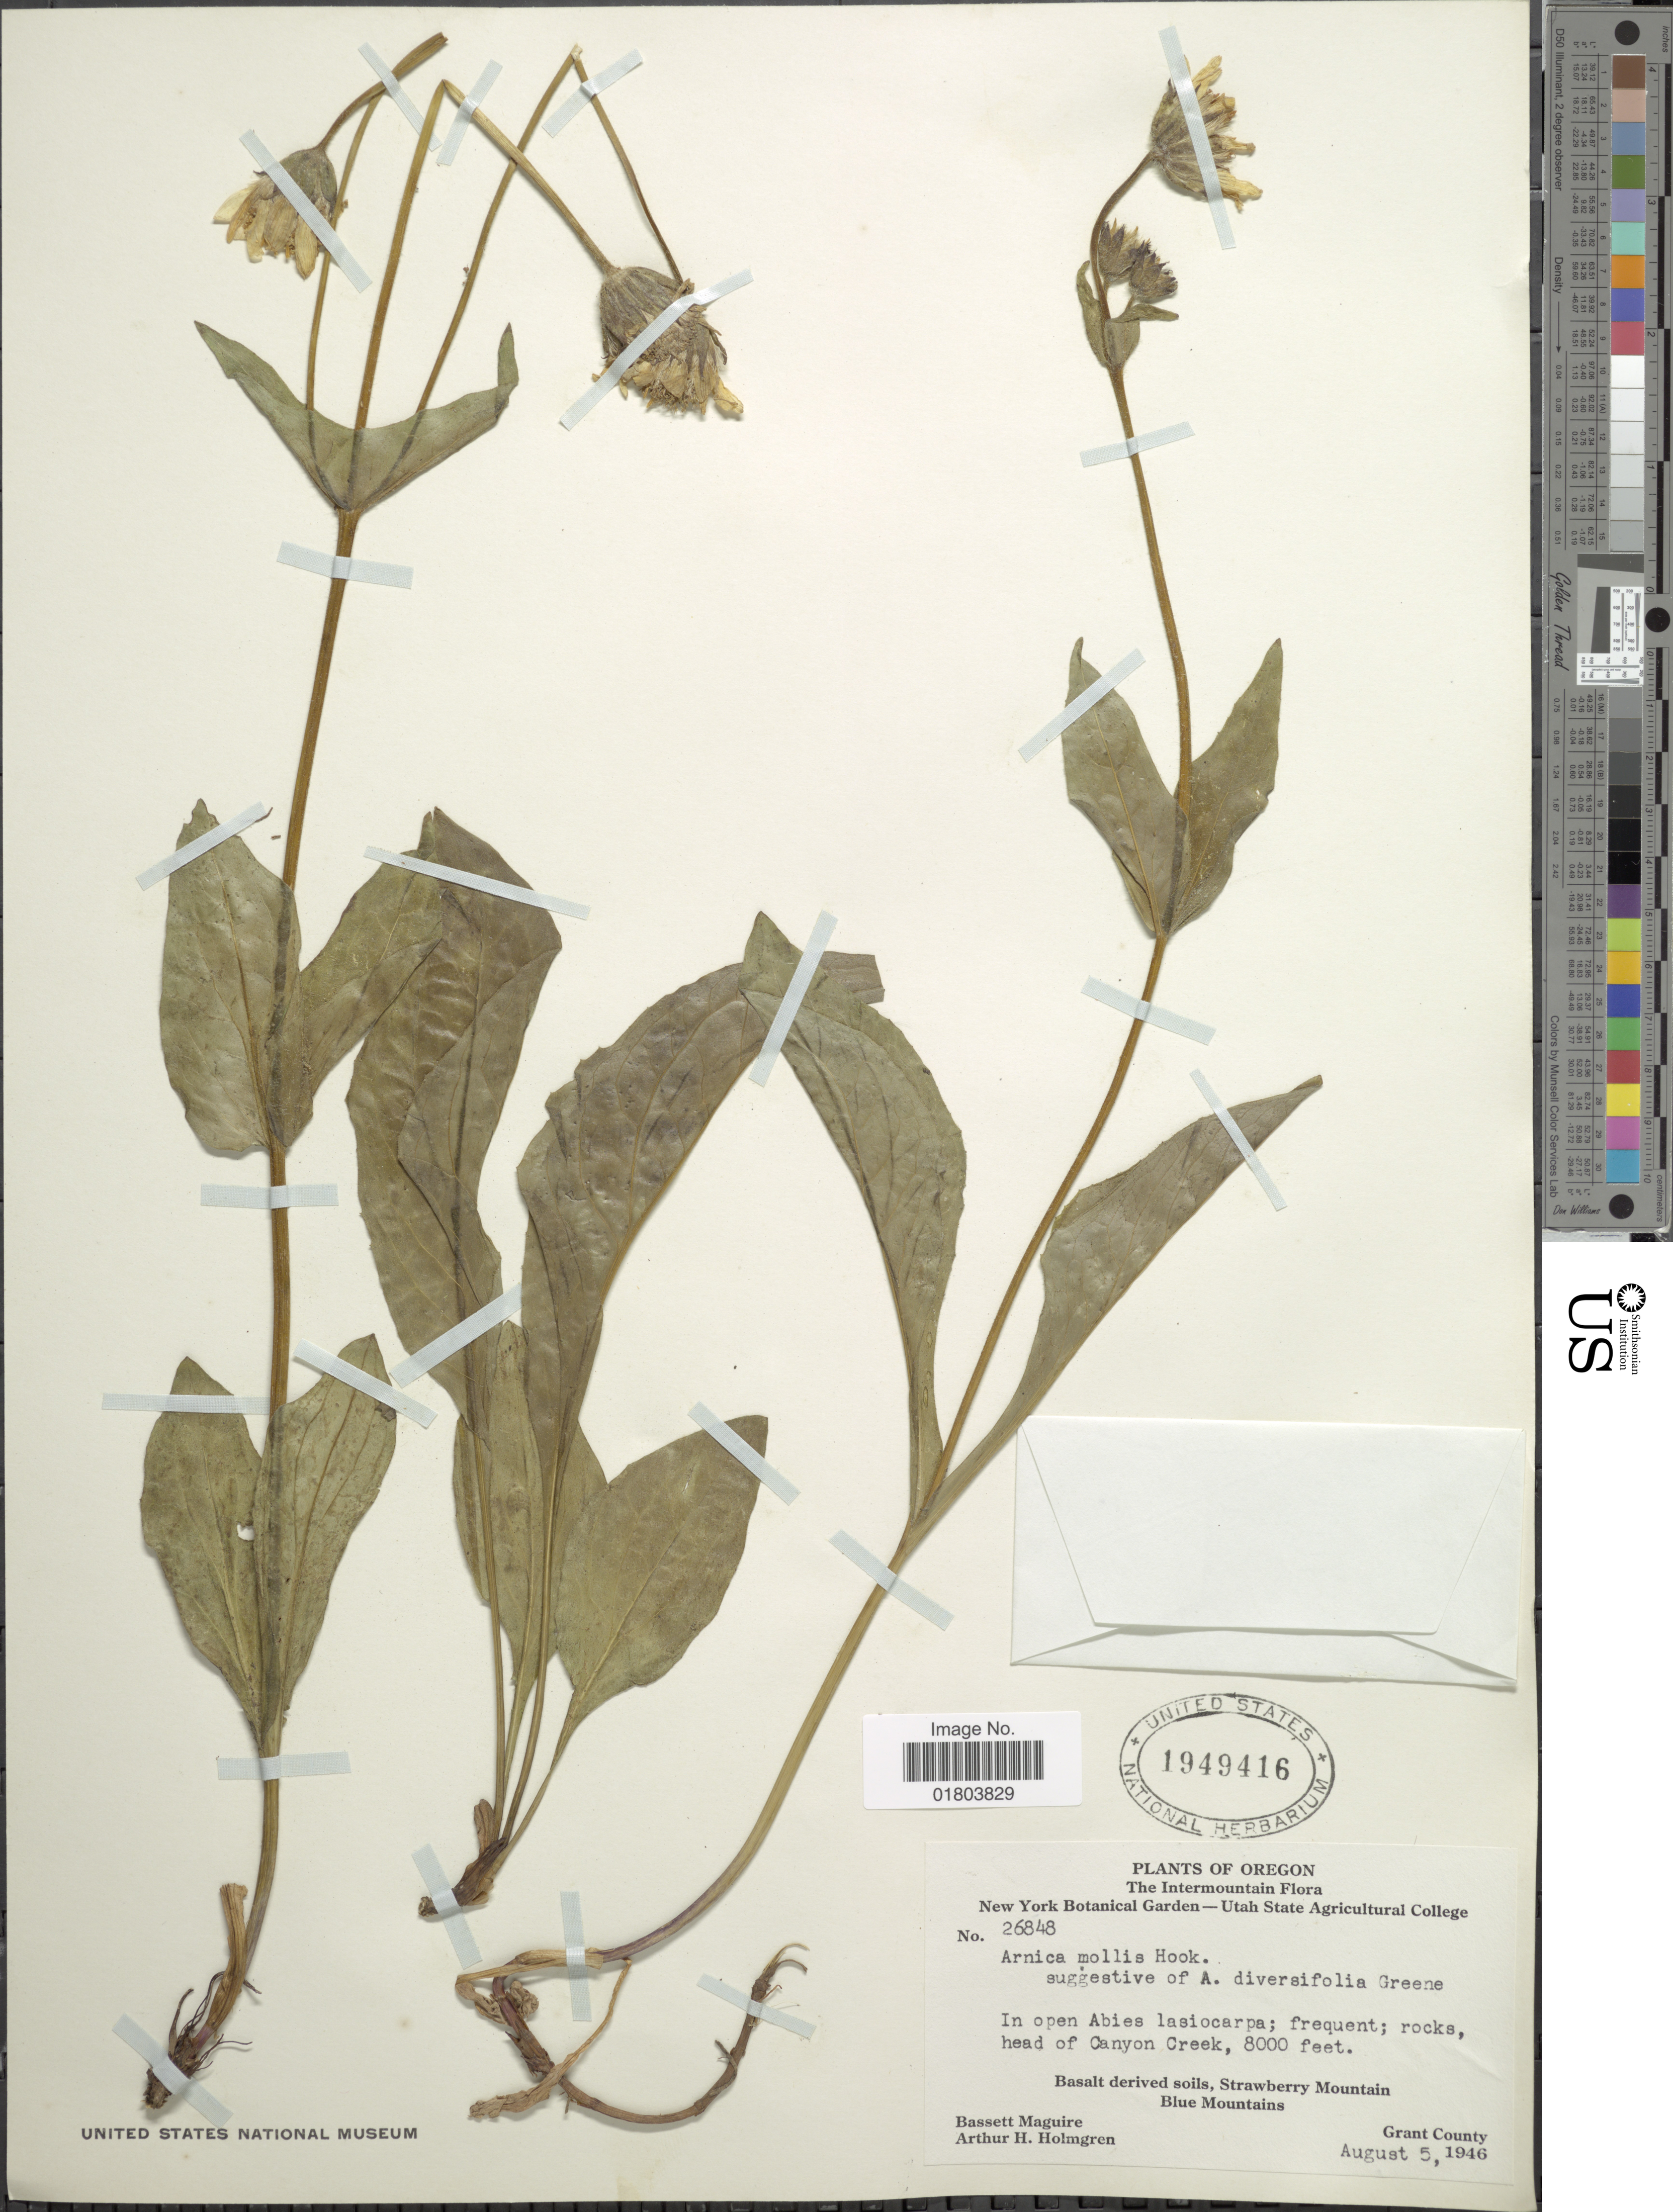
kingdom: Plantae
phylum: Tracheophyta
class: Magnoliopsida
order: Asterales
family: Asteraceae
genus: Arnica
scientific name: Arnica mollis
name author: Hook.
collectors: B. Maguire & A. H. Holmgren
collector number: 26848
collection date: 1946-08-05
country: United States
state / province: Oregon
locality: The Intermountain, In open Abies lasiocarpa; frequentl rocks, head of Canyon Creek, basalt derived soils, Strawberry Mountain Blue Mountains, Grant County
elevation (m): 2438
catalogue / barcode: US 1949416